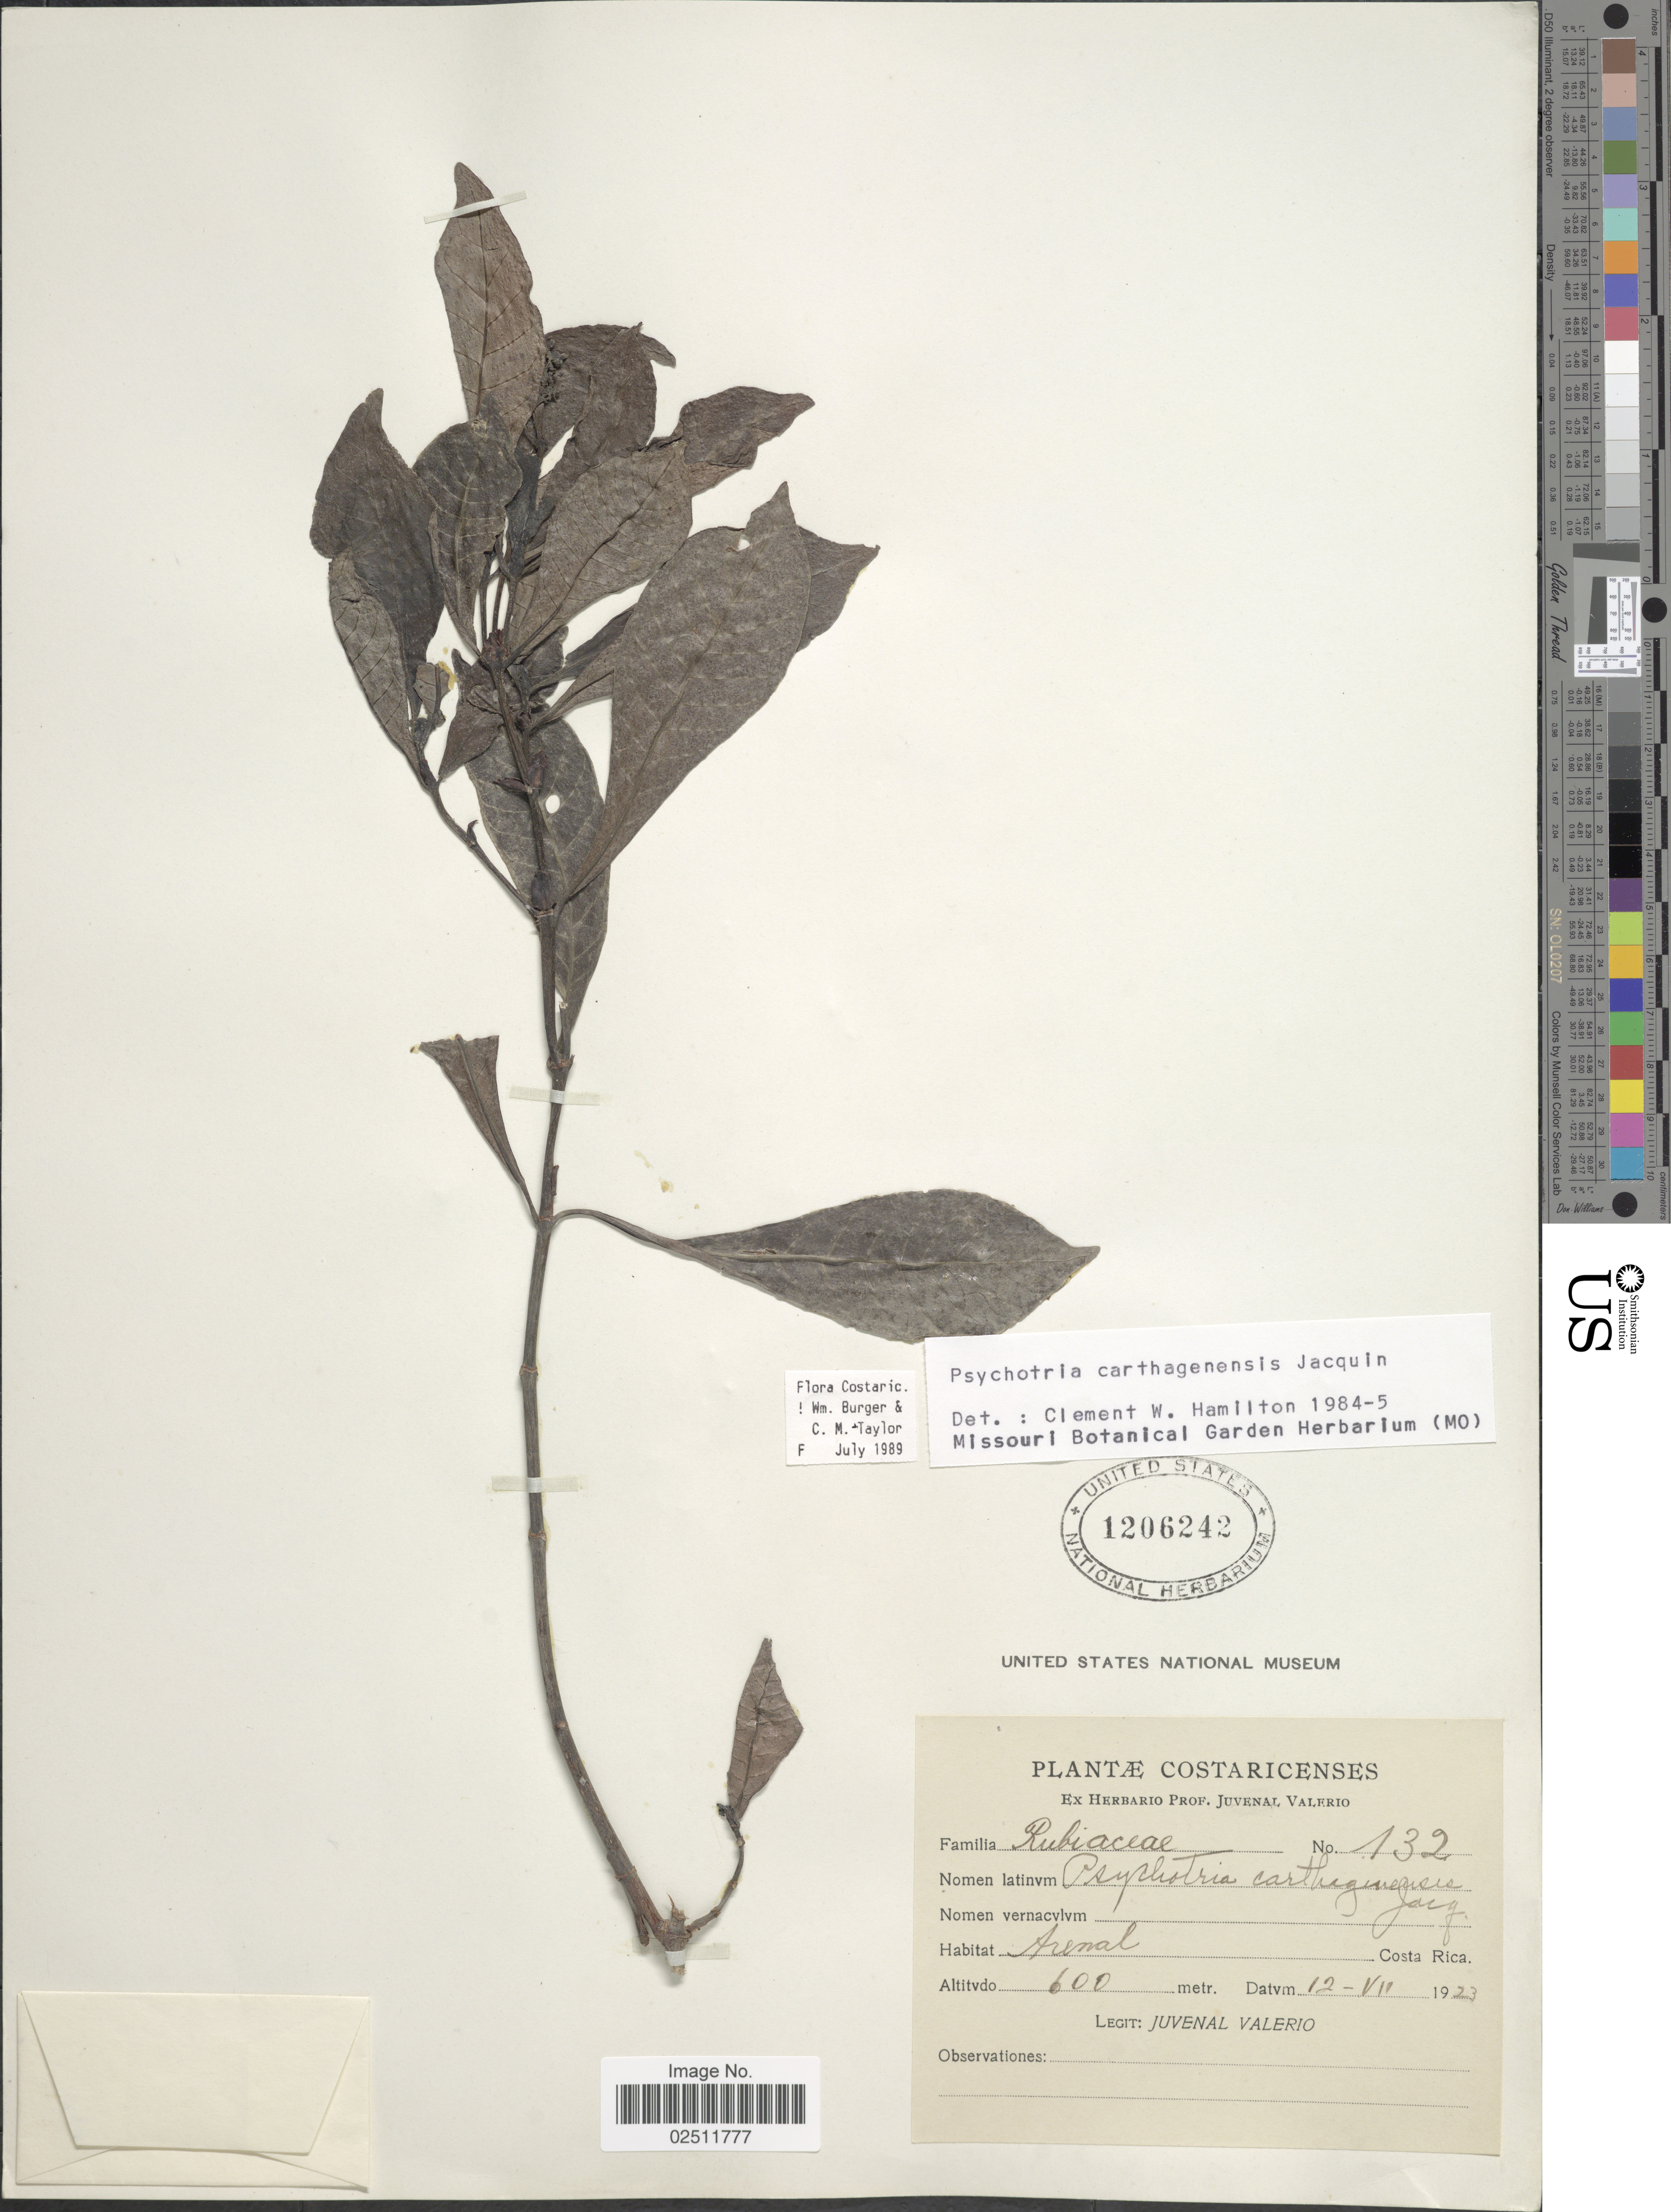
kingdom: Plantae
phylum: Tracheophyta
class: Magnoliopsida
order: Gentianales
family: Rubiaceae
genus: Psychotria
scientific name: Psychotria carthagenensis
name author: Jacq.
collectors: J. Valerio R.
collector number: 132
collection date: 1923-07-12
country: Costa Rica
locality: Arenal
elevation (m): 600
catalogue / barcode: US 1206242